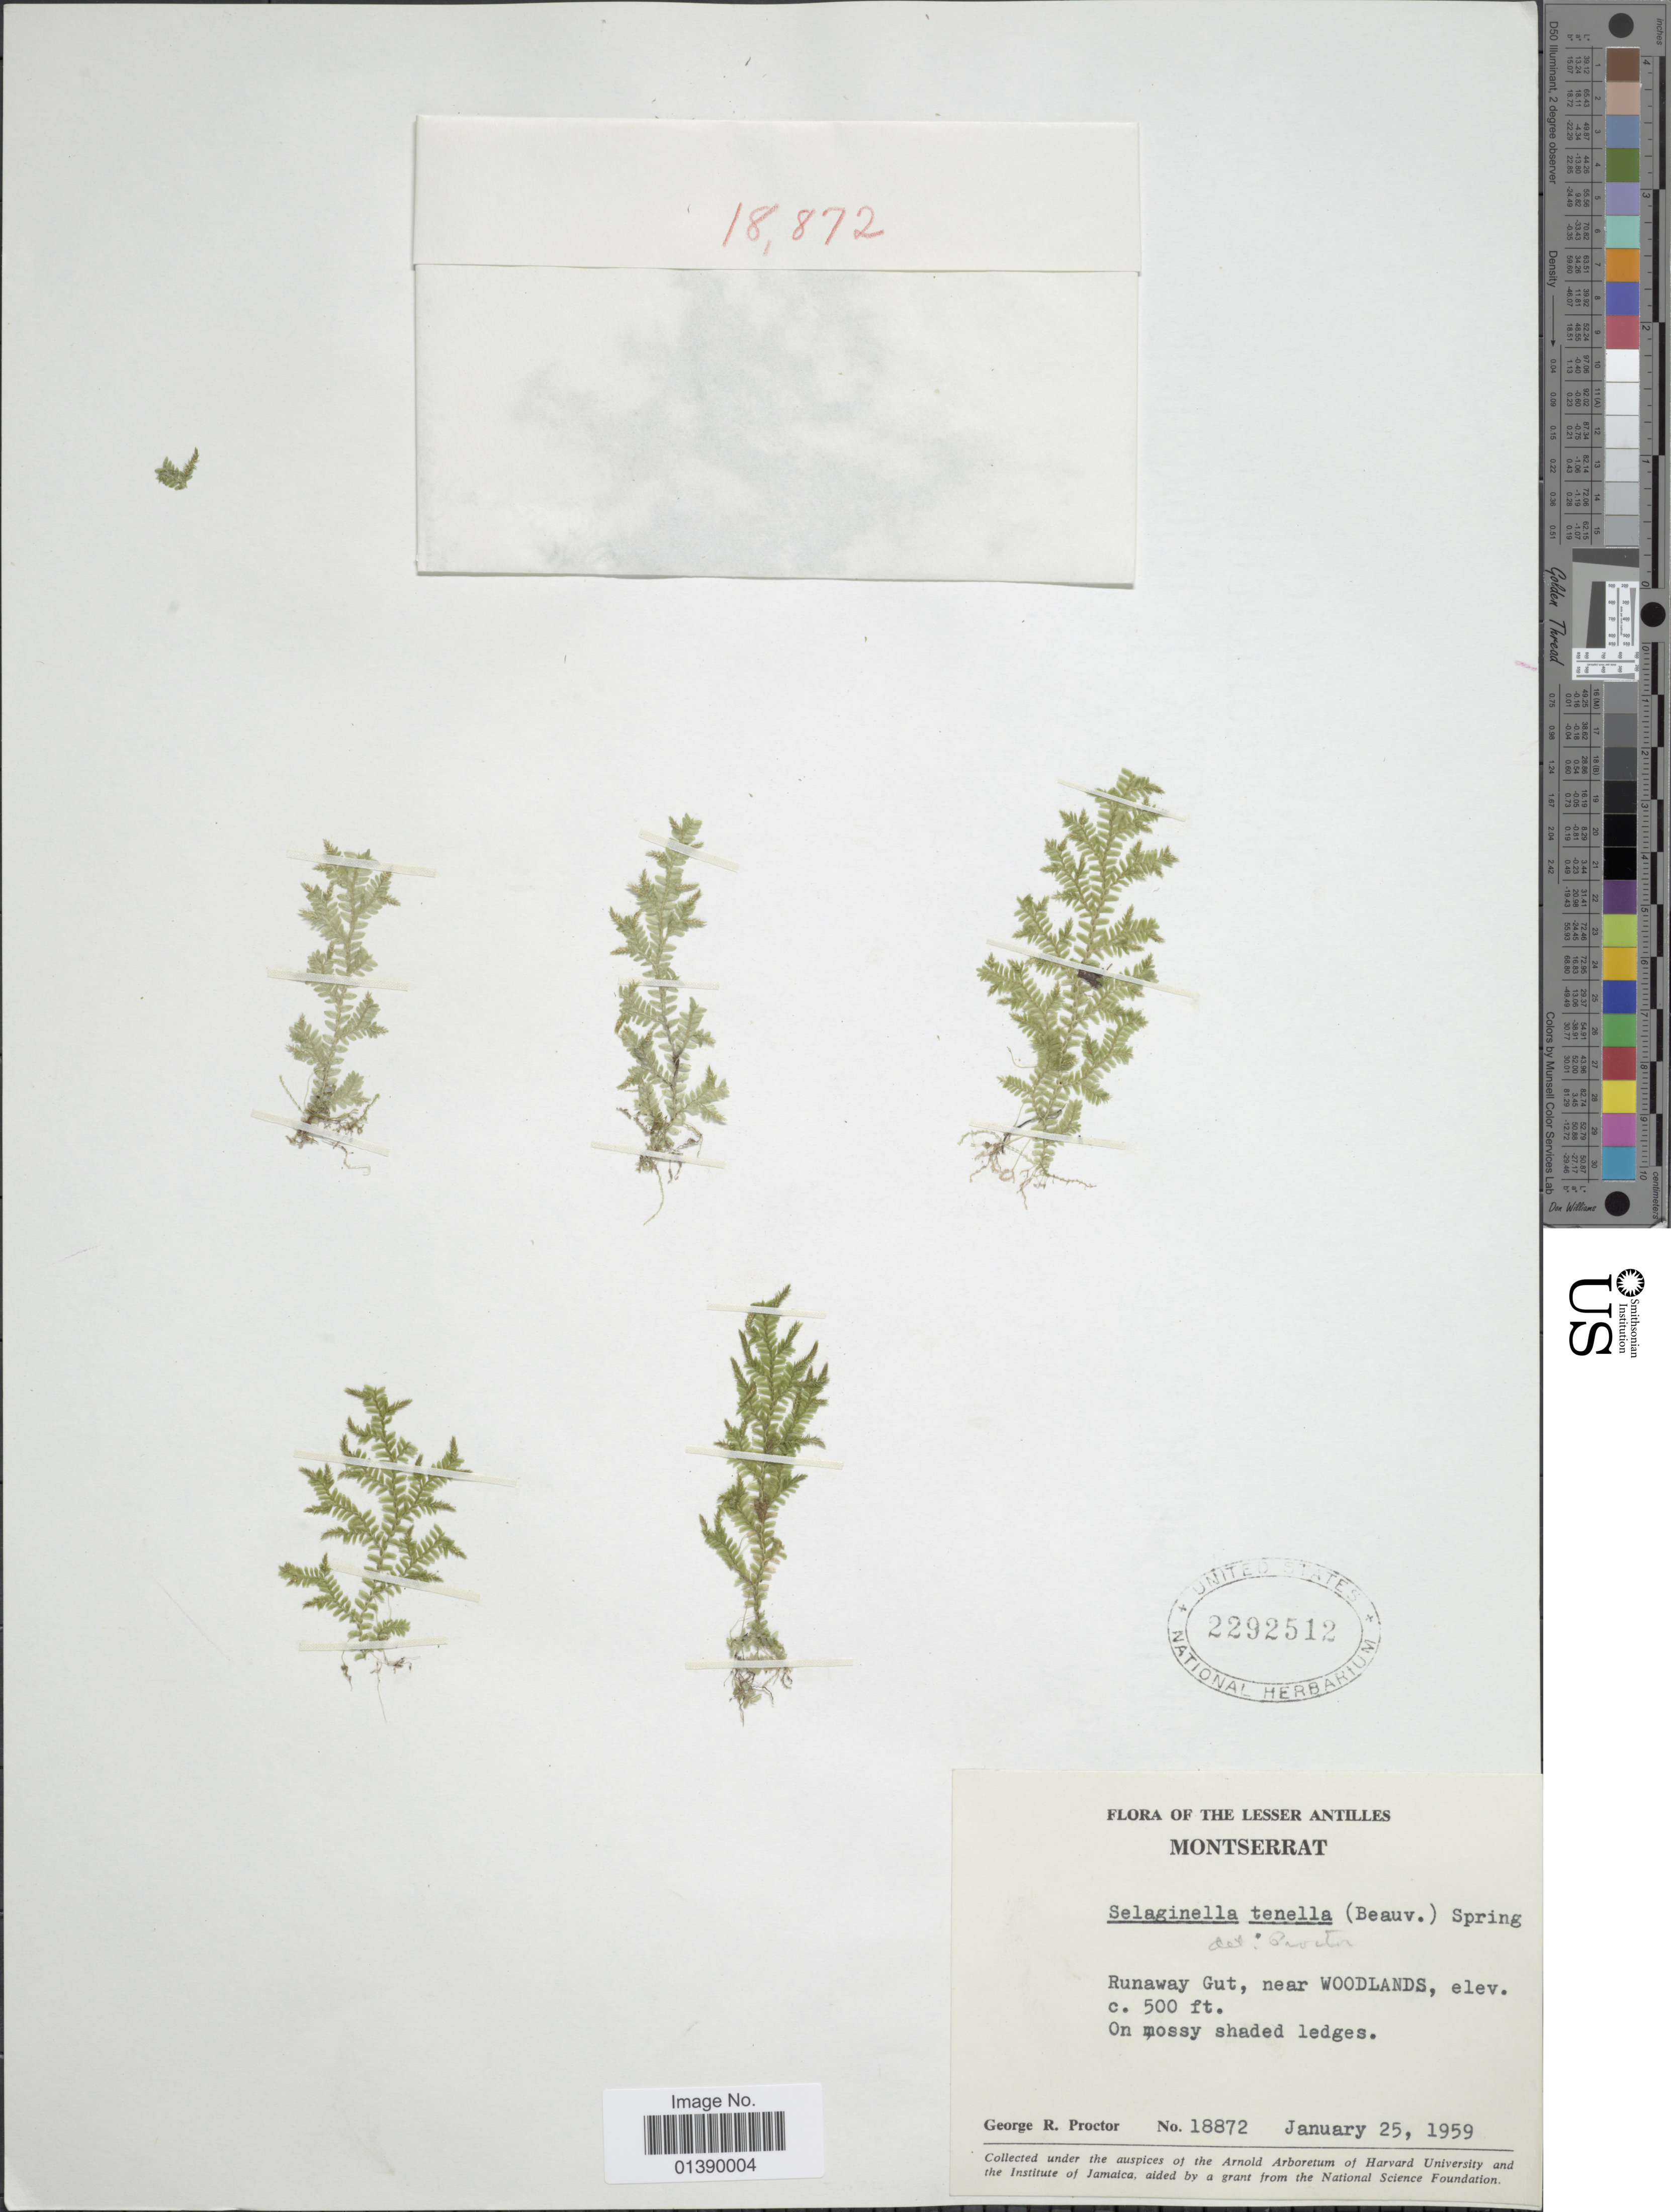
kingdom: Plantae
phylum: Tracheophyta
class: Lycopodiopsida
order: Selaginellales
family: Selaginellaceae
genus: Selaginella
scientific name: Selaginella tenella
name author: (P. Beauv.) Spring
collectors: G. R. Proctor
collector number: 18872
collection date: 1959-01-25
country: Montserrat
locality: The Lesser Antilles, Runaway Gut, near Woodlands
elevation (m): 152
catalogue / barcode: US 2292512